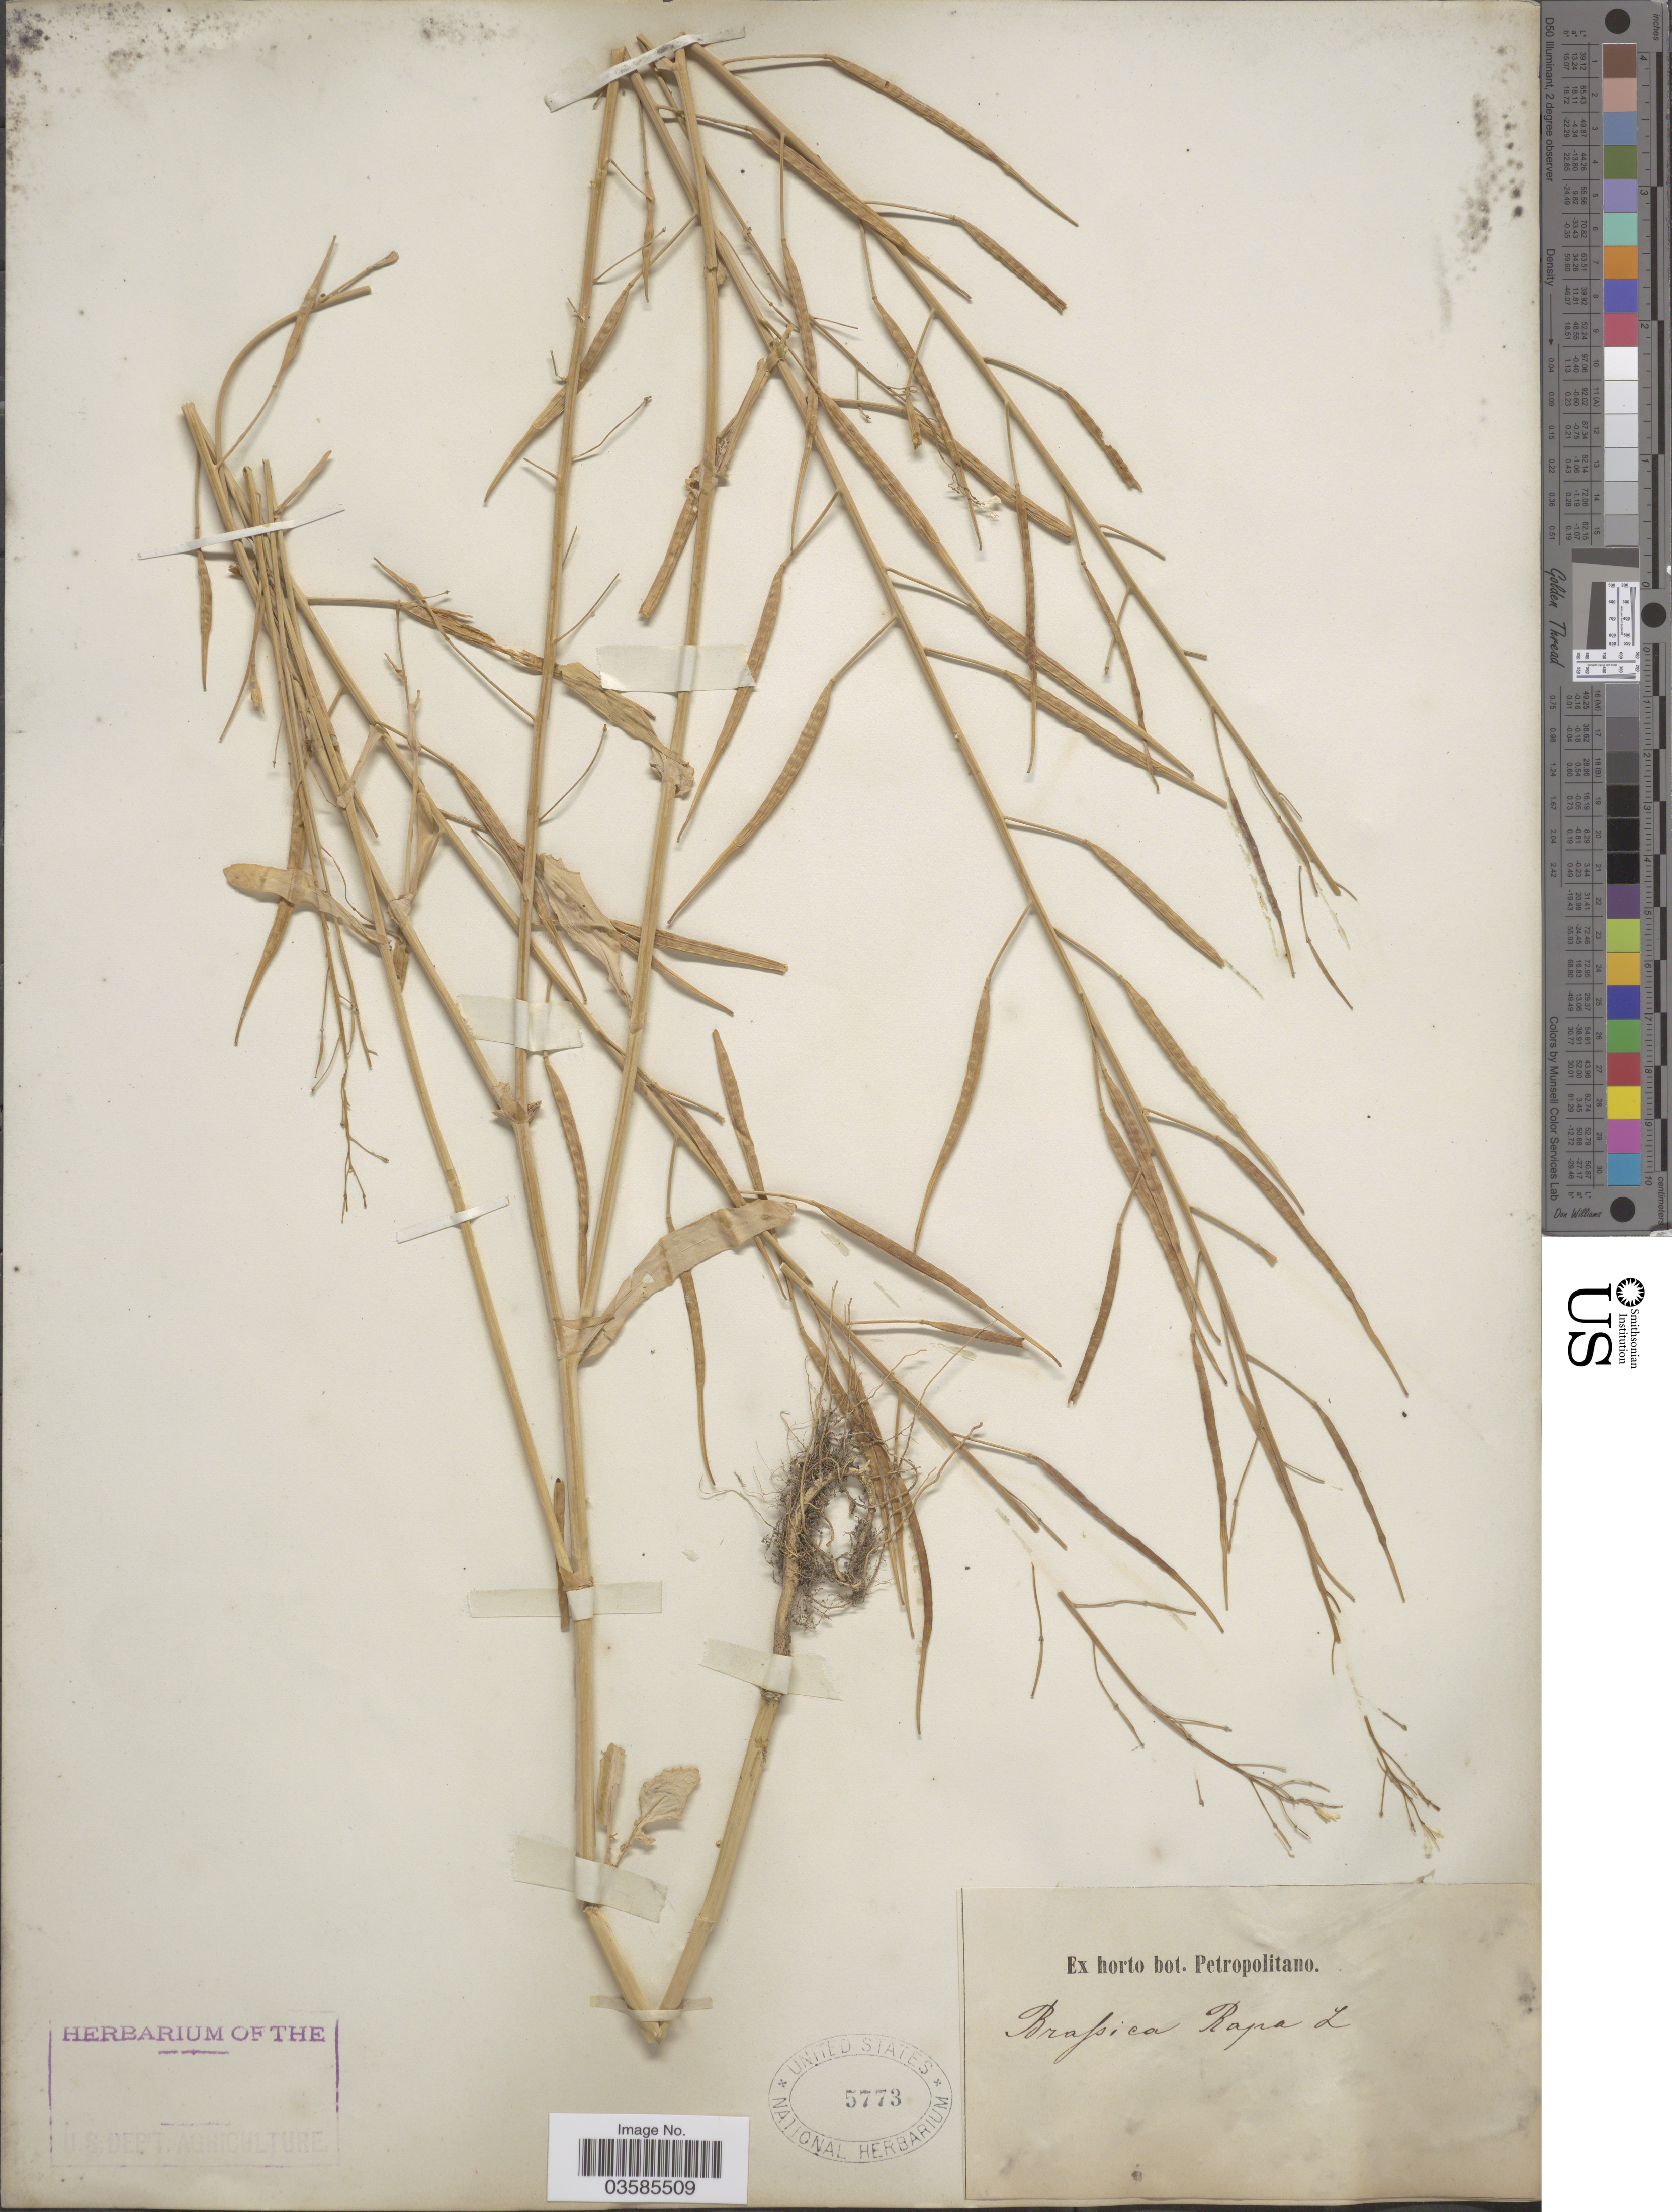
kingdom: Plantae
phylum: Tracheophyta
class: Magnoliopsida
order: Brassicales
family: Brassicaceae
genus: Brassica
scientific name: Brassica rapa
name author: L.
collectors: ex Horto Bot. Petropolitano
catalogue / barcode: US 5773